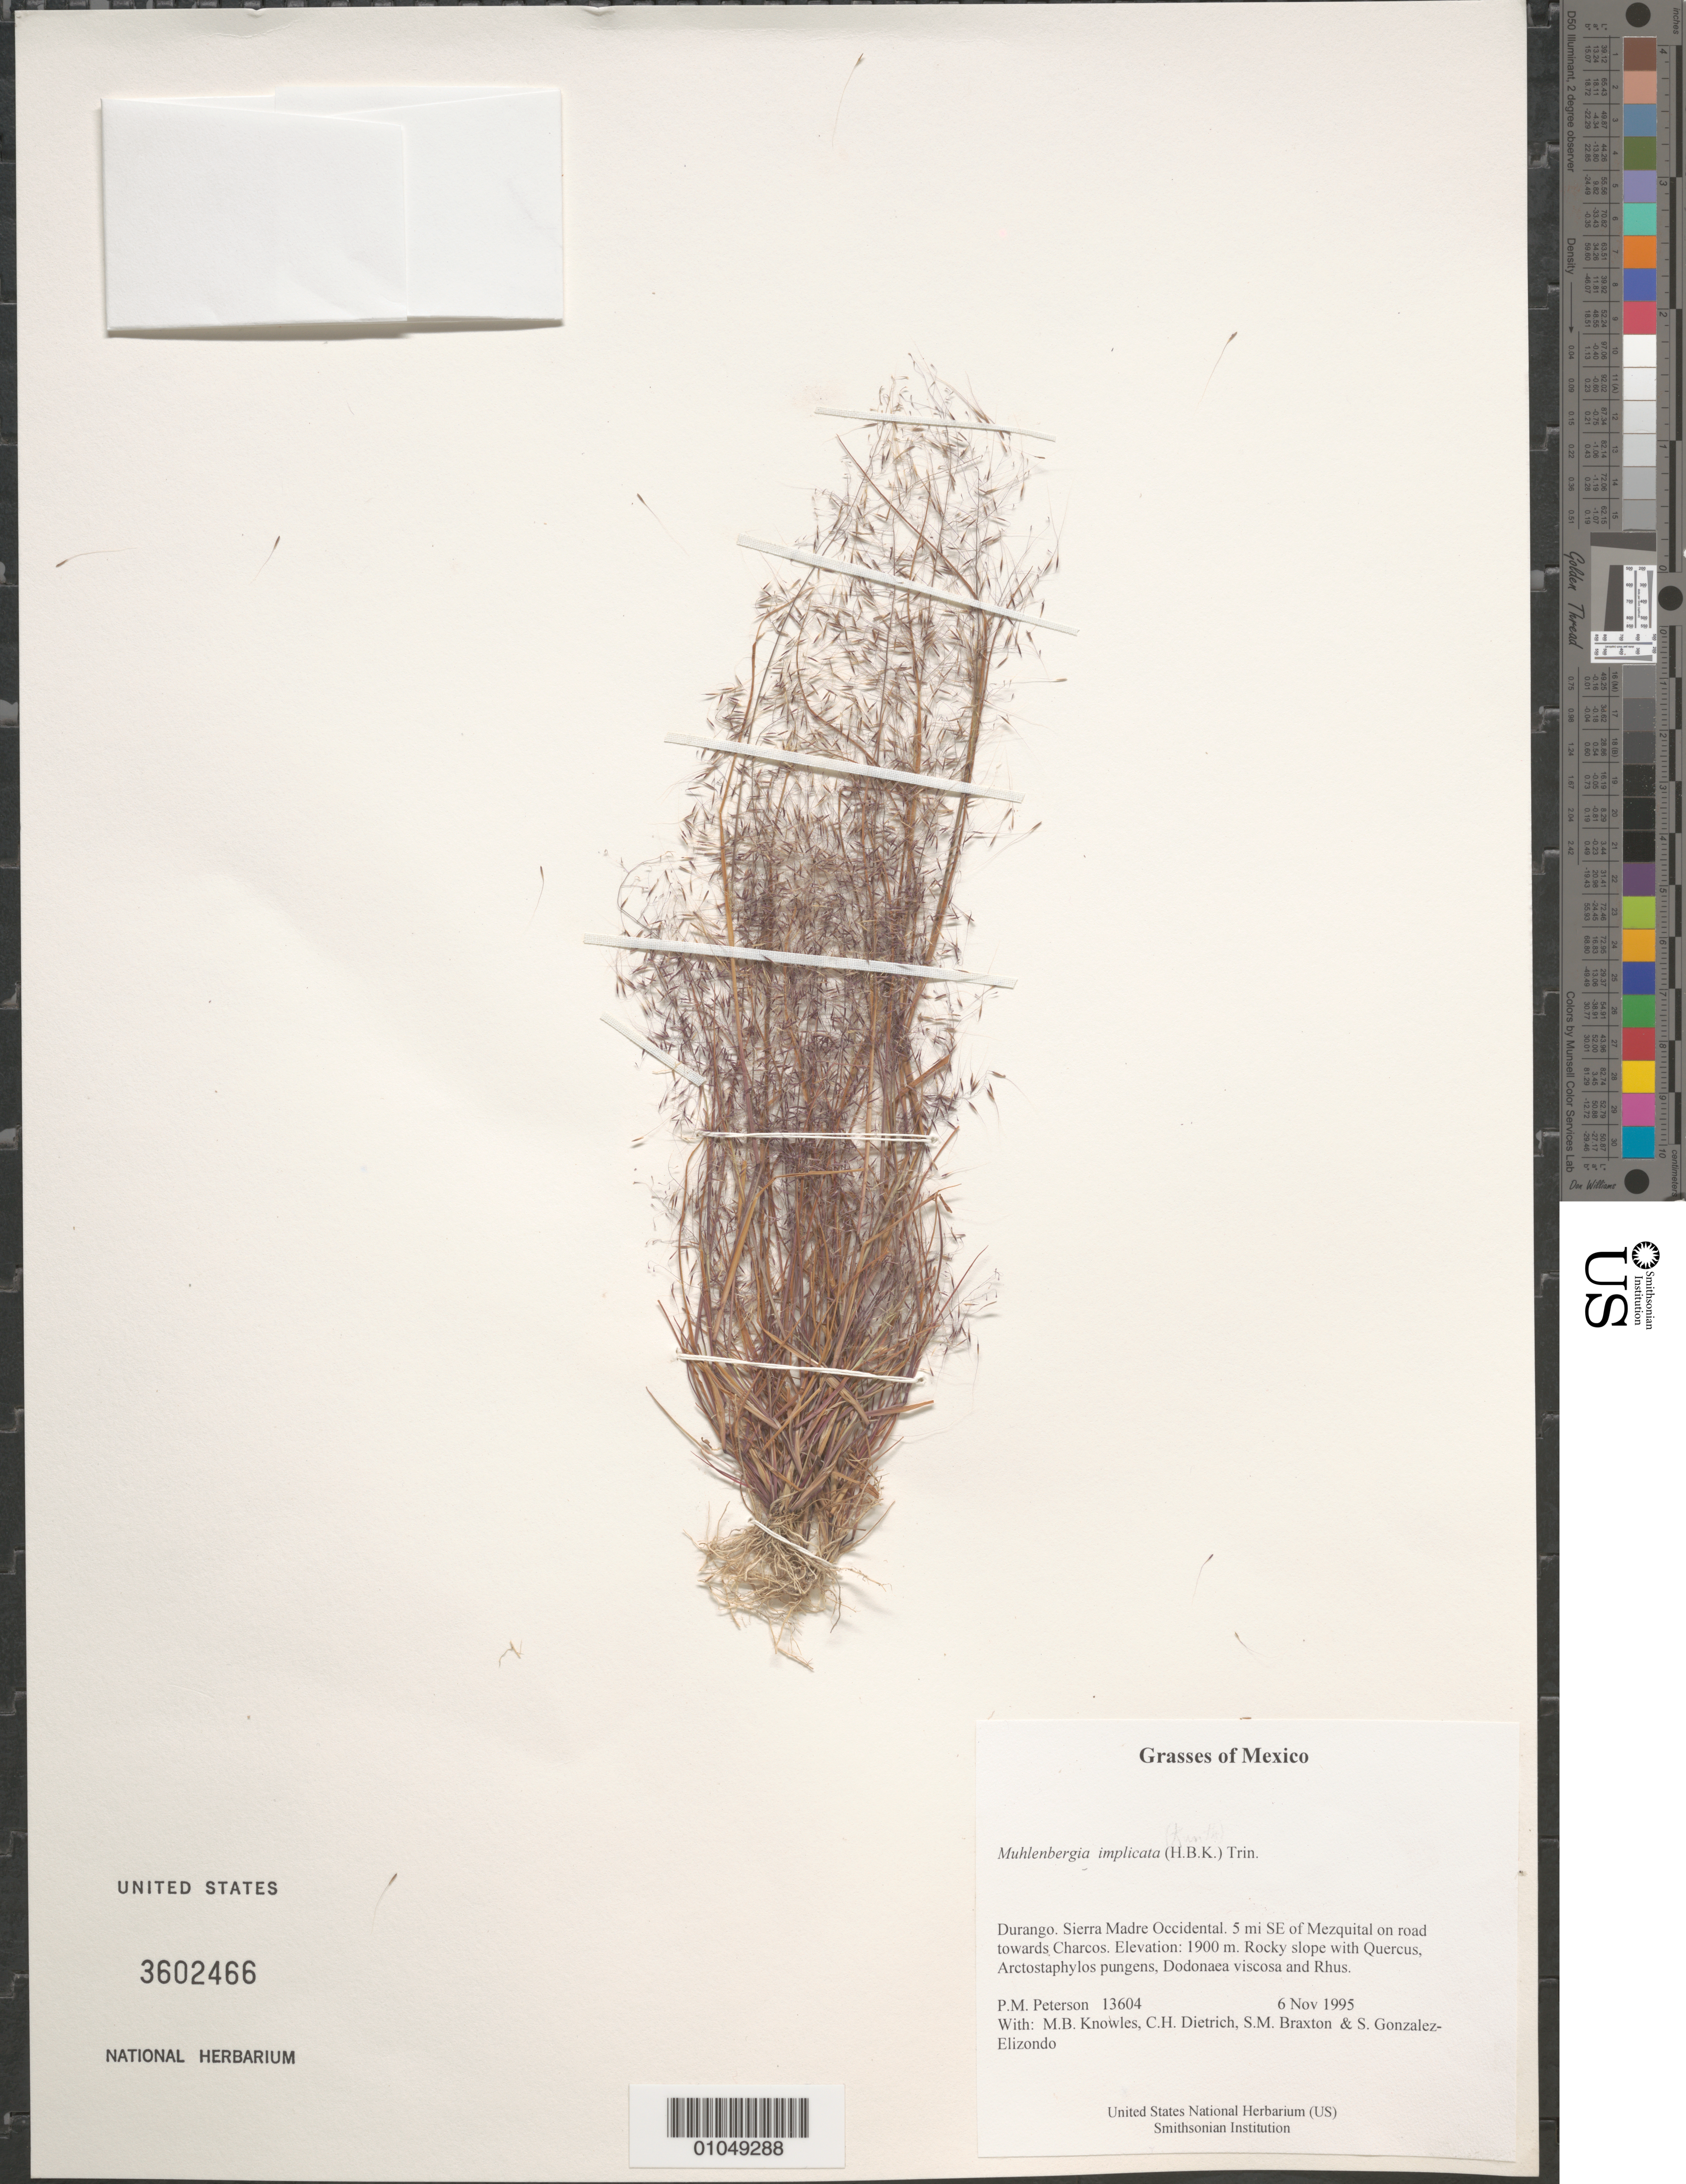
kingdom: Plantae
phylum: Tracheophyta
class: Liliopsida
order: Poales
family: Poaceae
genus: Muhlenbergia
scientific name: Muhlenbergia implicata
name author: (Kunth) Trin.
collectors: P. M. Peterson, M. B. Knowles, C. Dietrich, S. Braxton & M. S. González-Elizondo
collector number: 13604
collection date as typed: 06 Nov 1995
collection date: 1995-11-06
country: Mexico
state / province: Durango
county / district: Sierra Madre Occidental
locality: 5 mi SE of Mezquital on road towards Charcos.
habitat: Rocky slope with Quercus, Arctostaphylos pungens, Dodonaea viscosa and Rhus.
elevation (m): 1900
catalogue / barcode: US 3602466